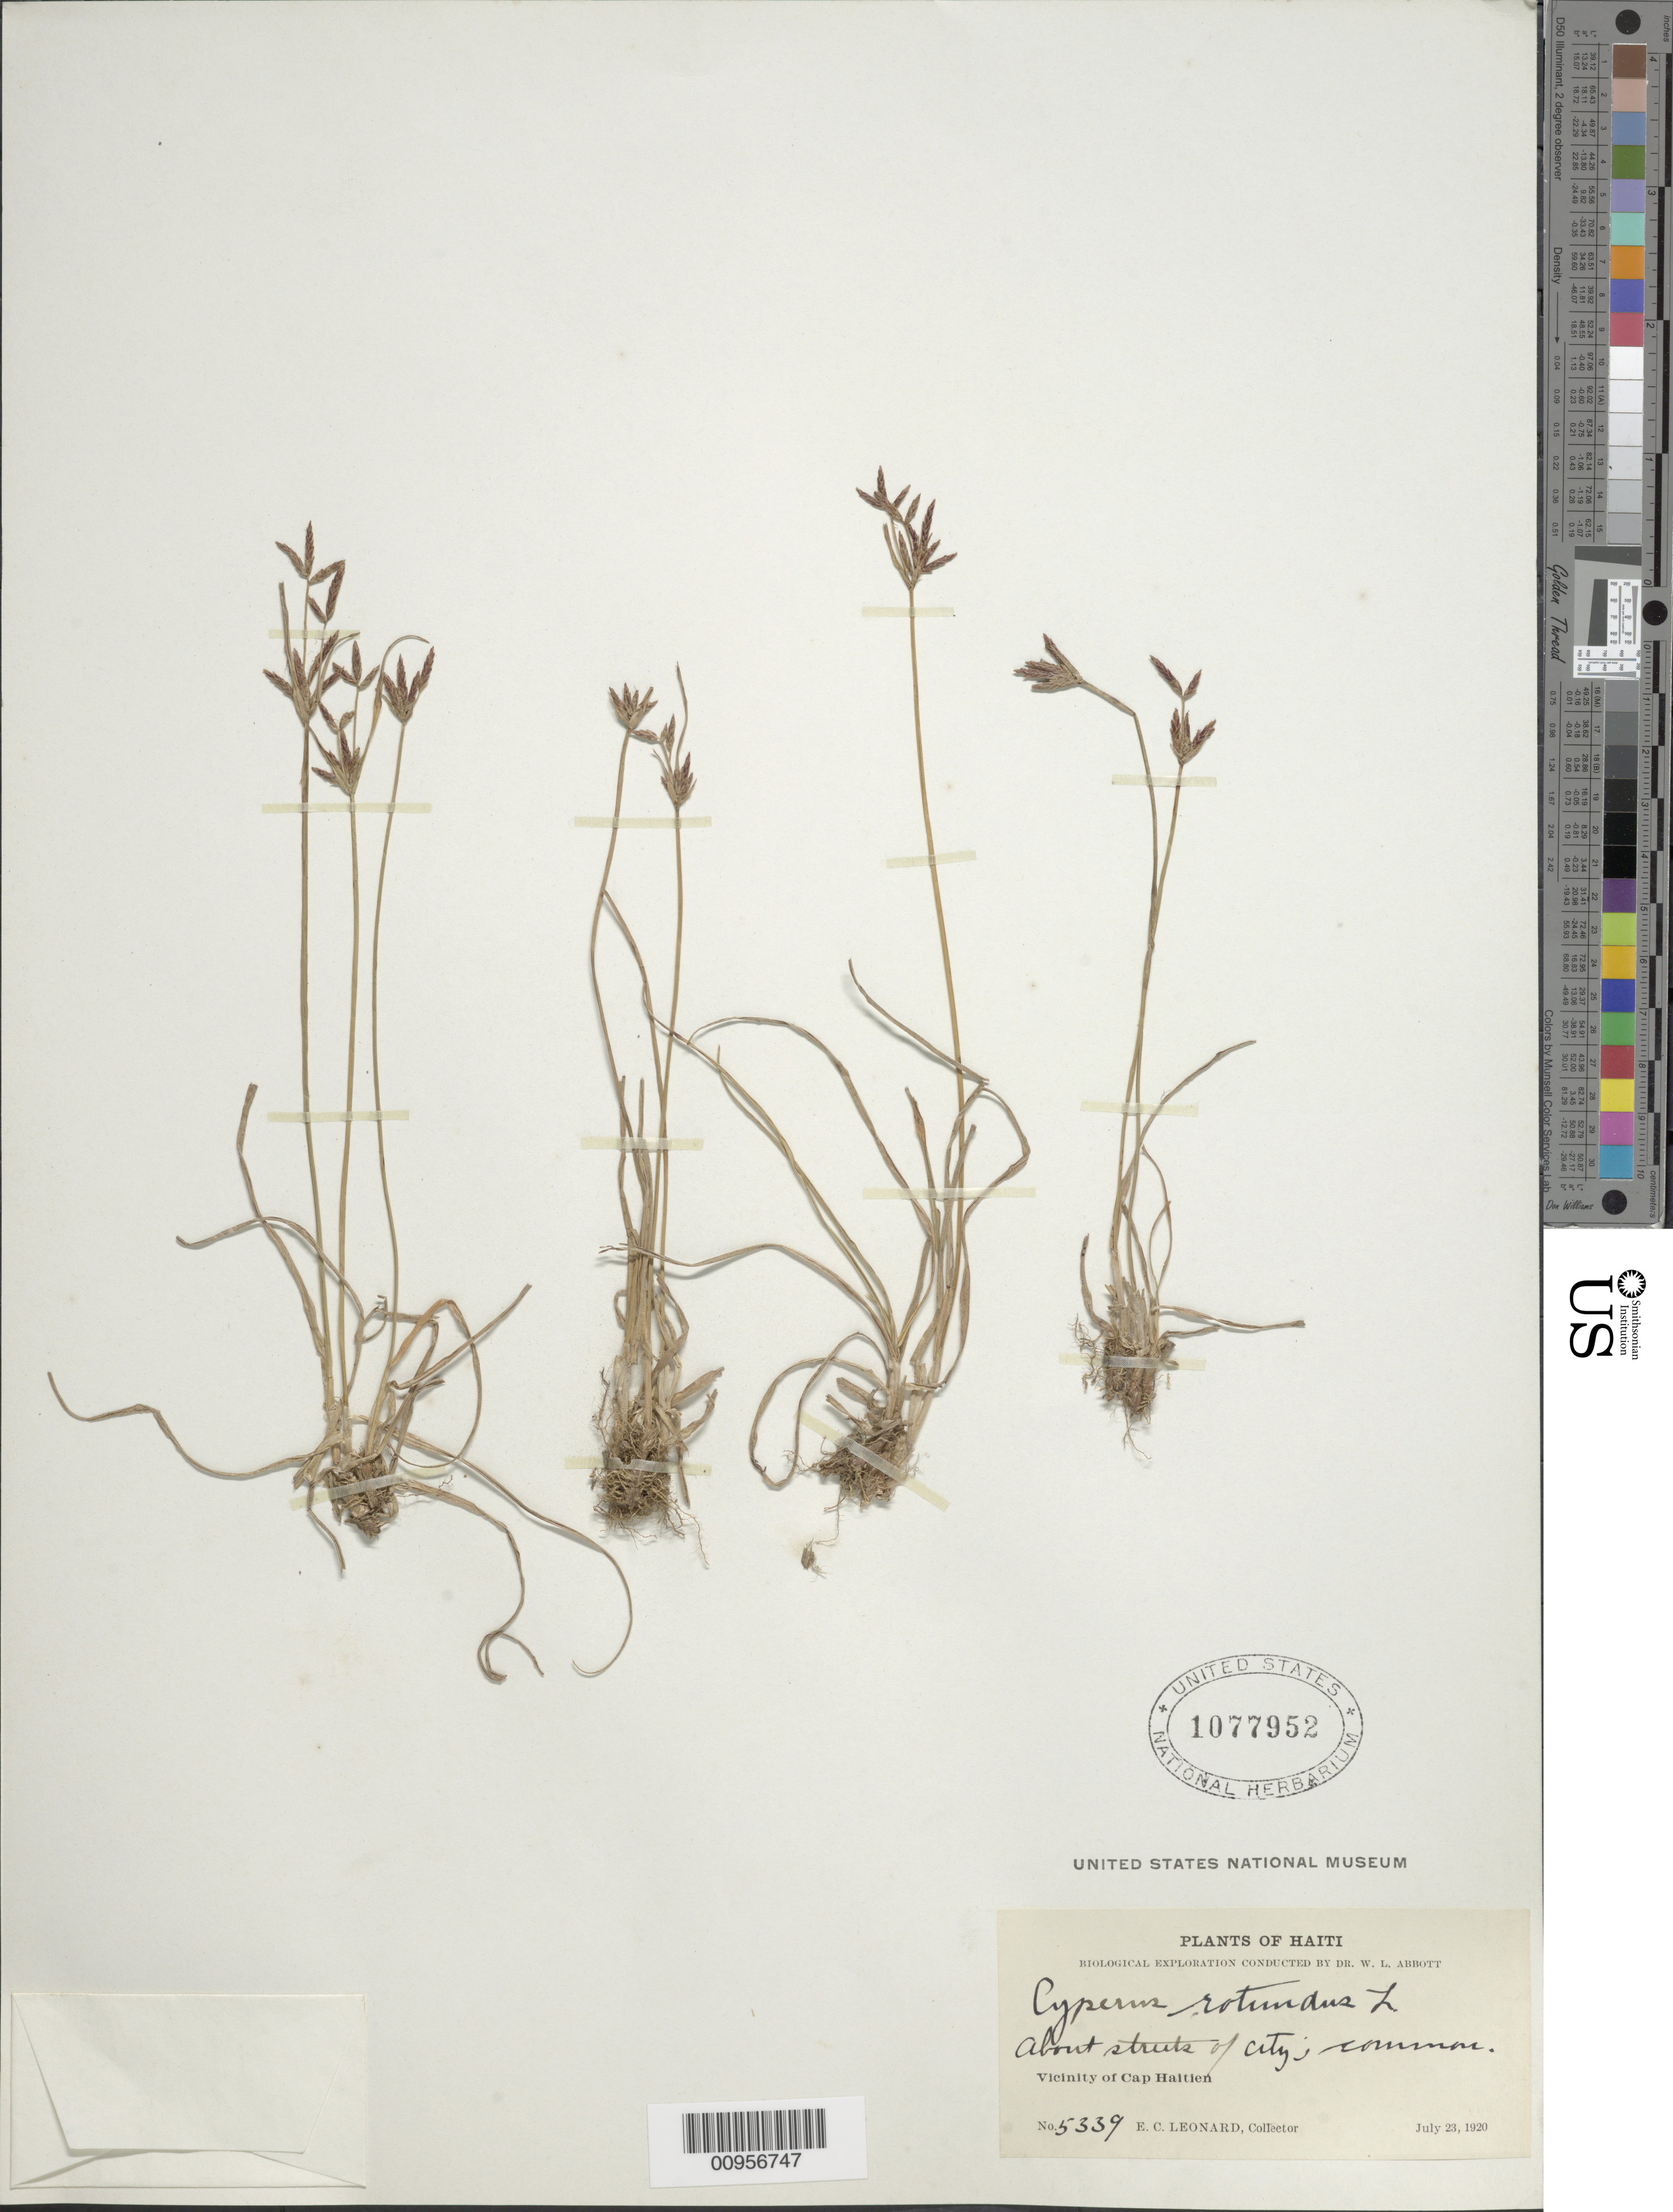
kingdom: Plantae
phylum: Tracheophyta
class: Liliopsida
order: Poales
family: Cyperaceae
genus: Cyperus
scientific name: Cyperus rotundus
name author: L.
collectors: E. C. Leonard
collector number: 5339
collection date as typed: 23 Jul 1920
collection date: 1920-07-23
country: Haiti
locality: Vicinity of Cap Haitien, about shrubs of city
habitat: About shrubs of city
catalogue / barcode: US 1077952